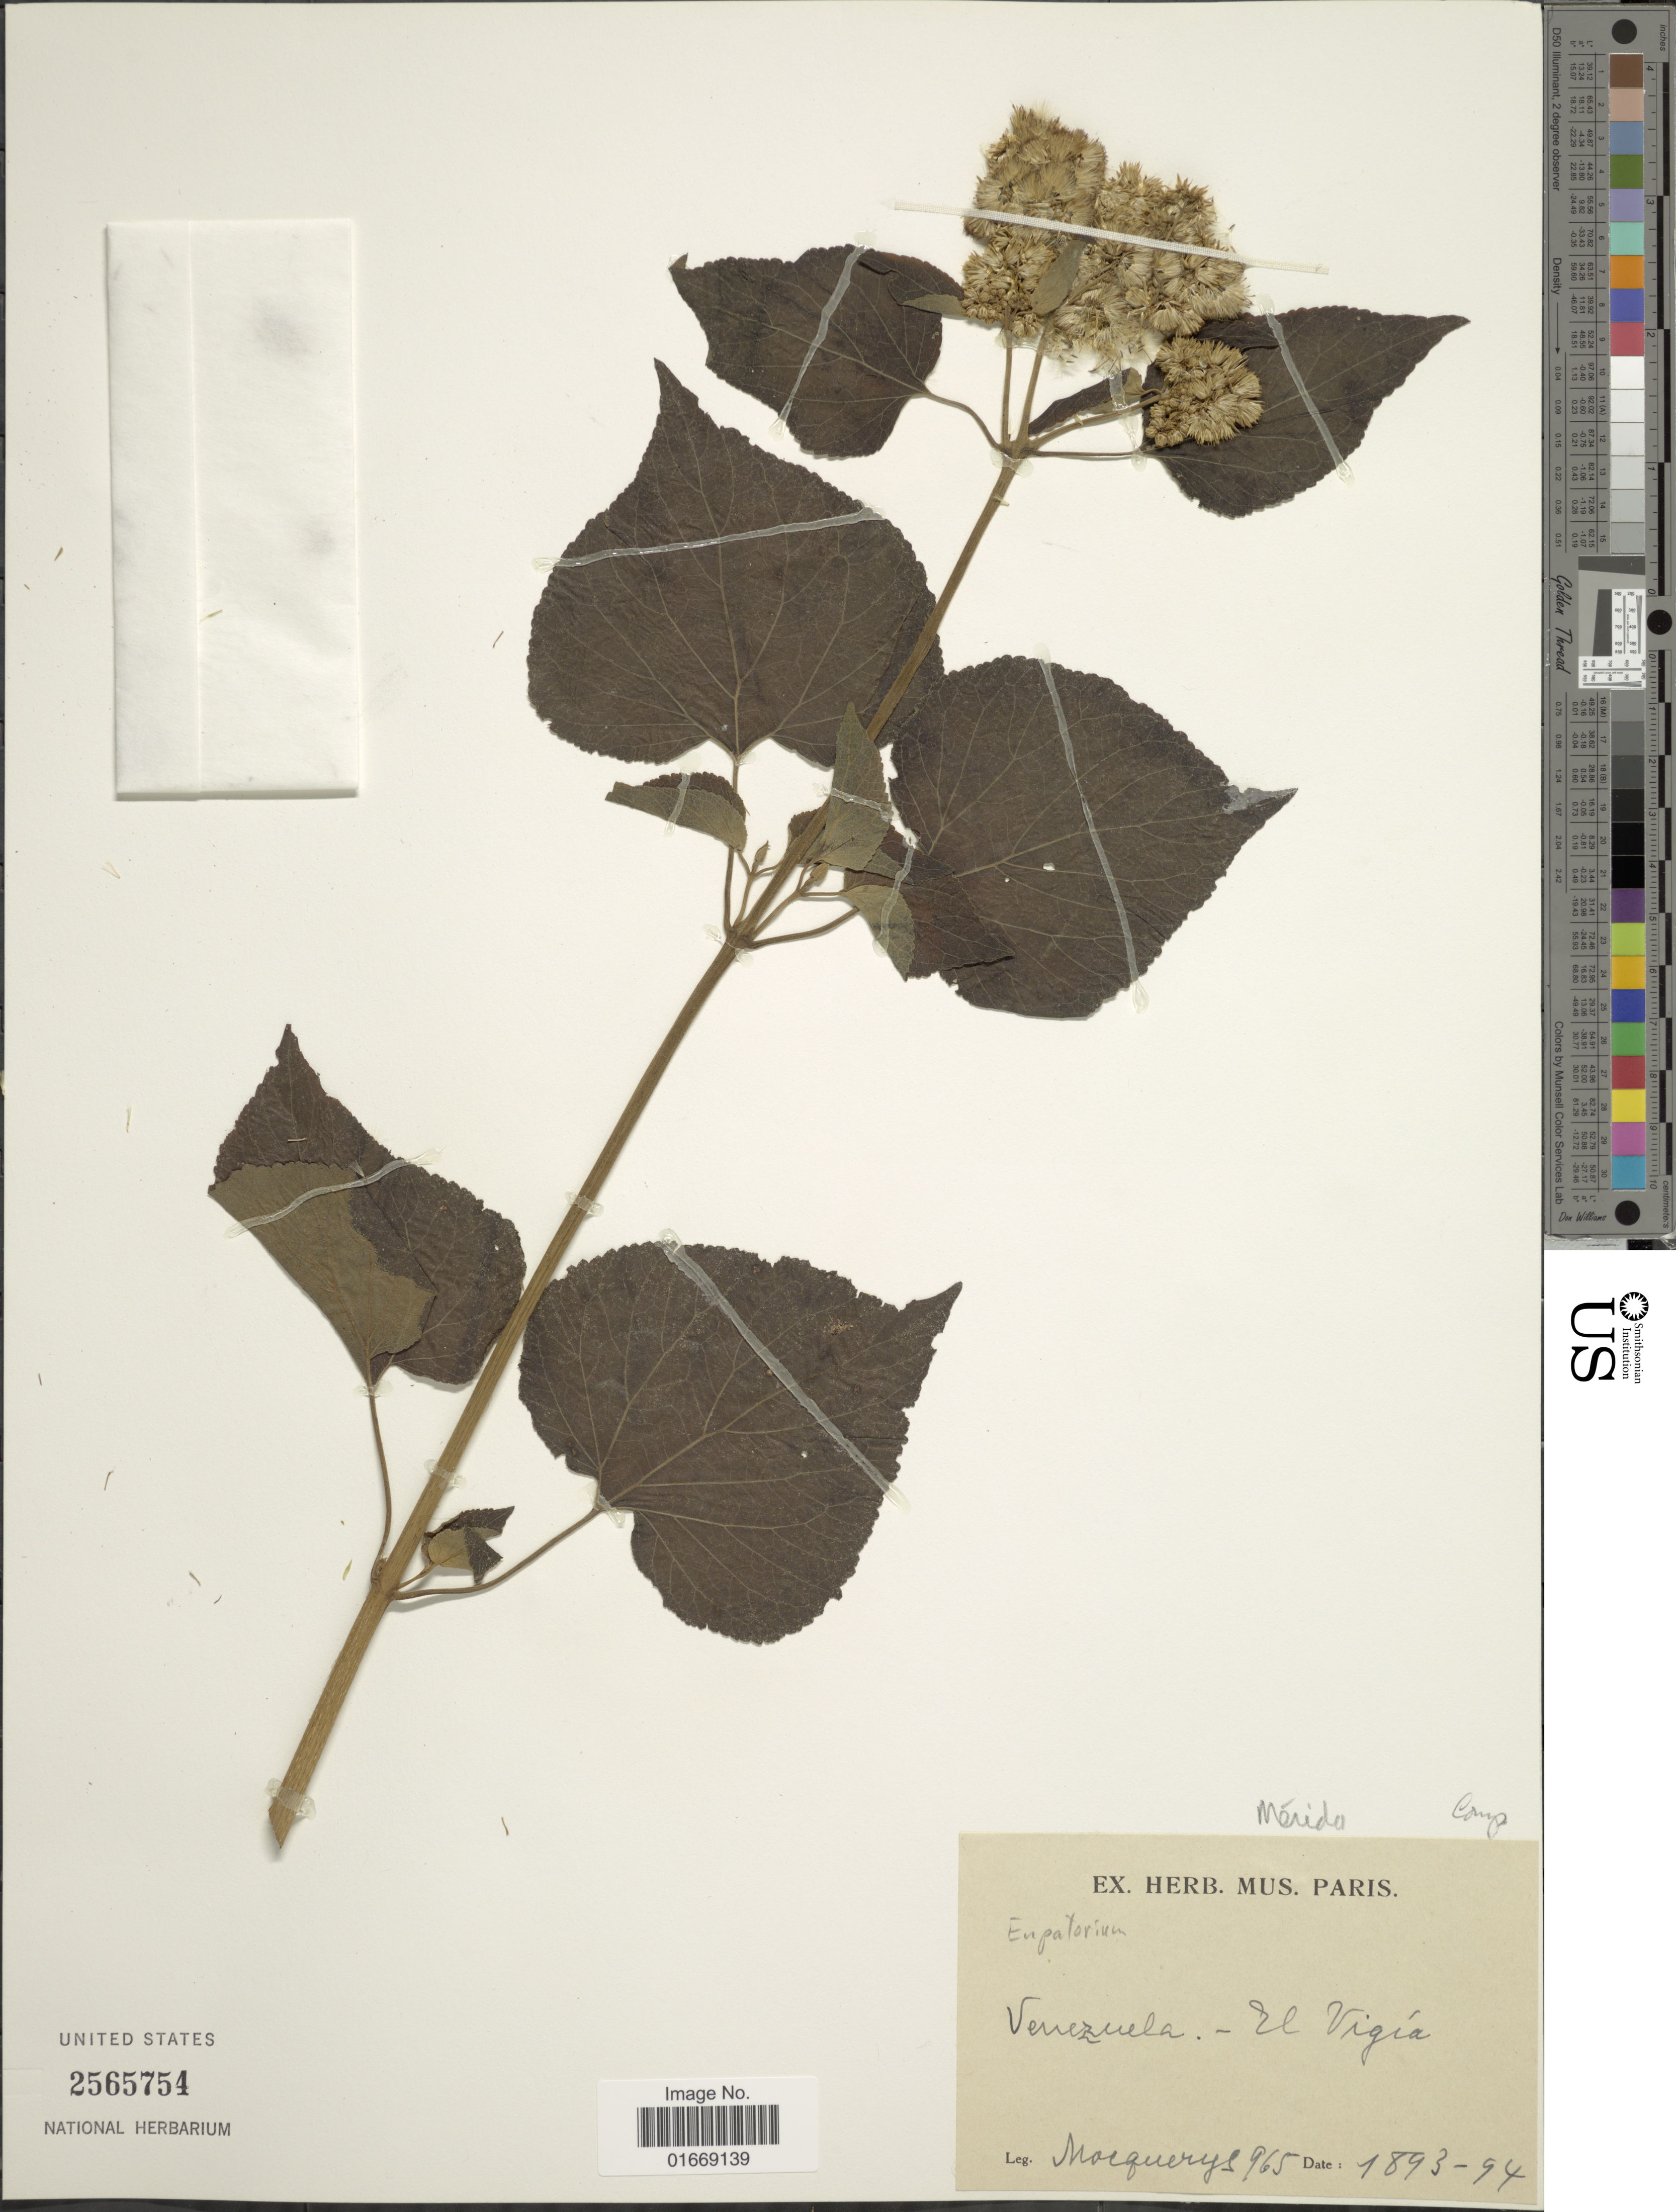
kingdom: Plantae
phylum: Tracheophyta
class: Magnoliopsida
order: Asterales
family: Asteraceae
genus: Hebeclinium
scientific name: Hebeclinium macrophyllum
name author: (L.) DC.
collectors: A. Mocquerys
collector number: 965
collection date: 1893/1894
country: Venezuela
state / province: Mérida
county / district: Alberto Adriani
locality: El Vigía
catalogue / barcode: US 2565754